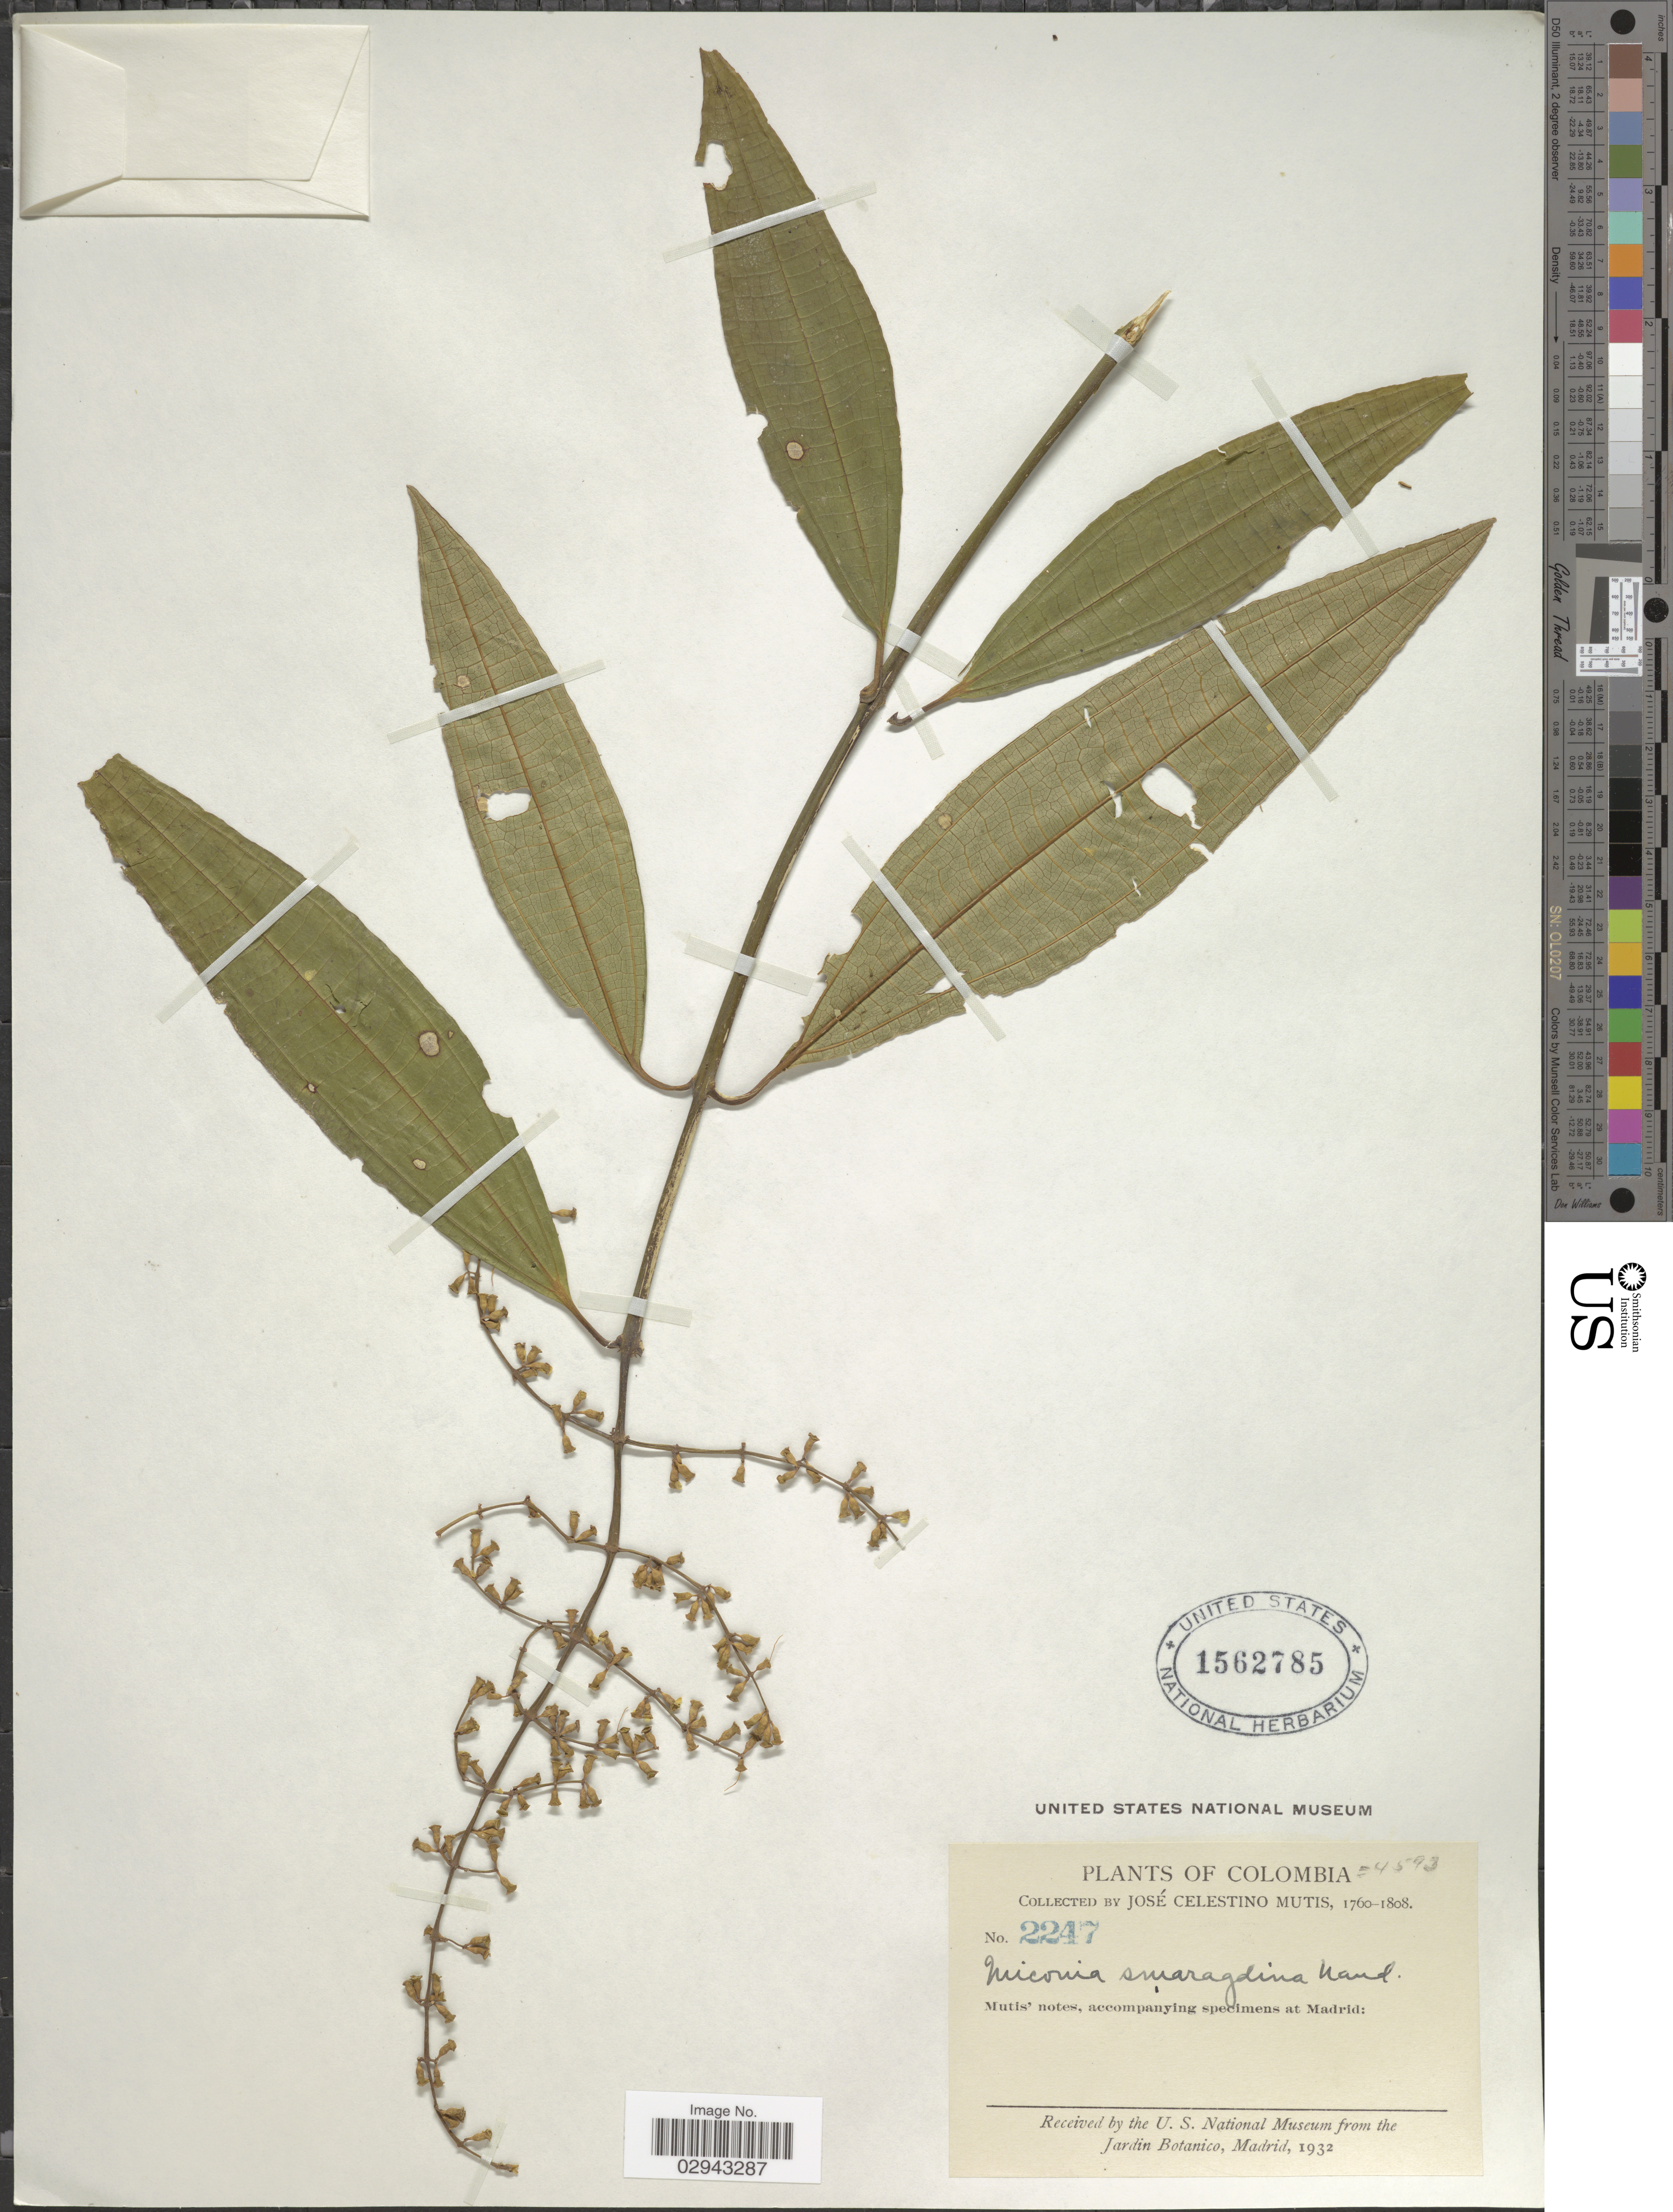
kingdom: Plantae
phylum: Tracheophyta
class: Magnoliopsida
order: Myrtales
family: Melastomataceae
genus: Miconia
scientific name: Miconia smaragdina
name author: Naudin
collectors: J. C. B. Mutis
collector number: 2247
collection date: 1760/1808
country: Colombia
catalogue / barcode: US 1562785